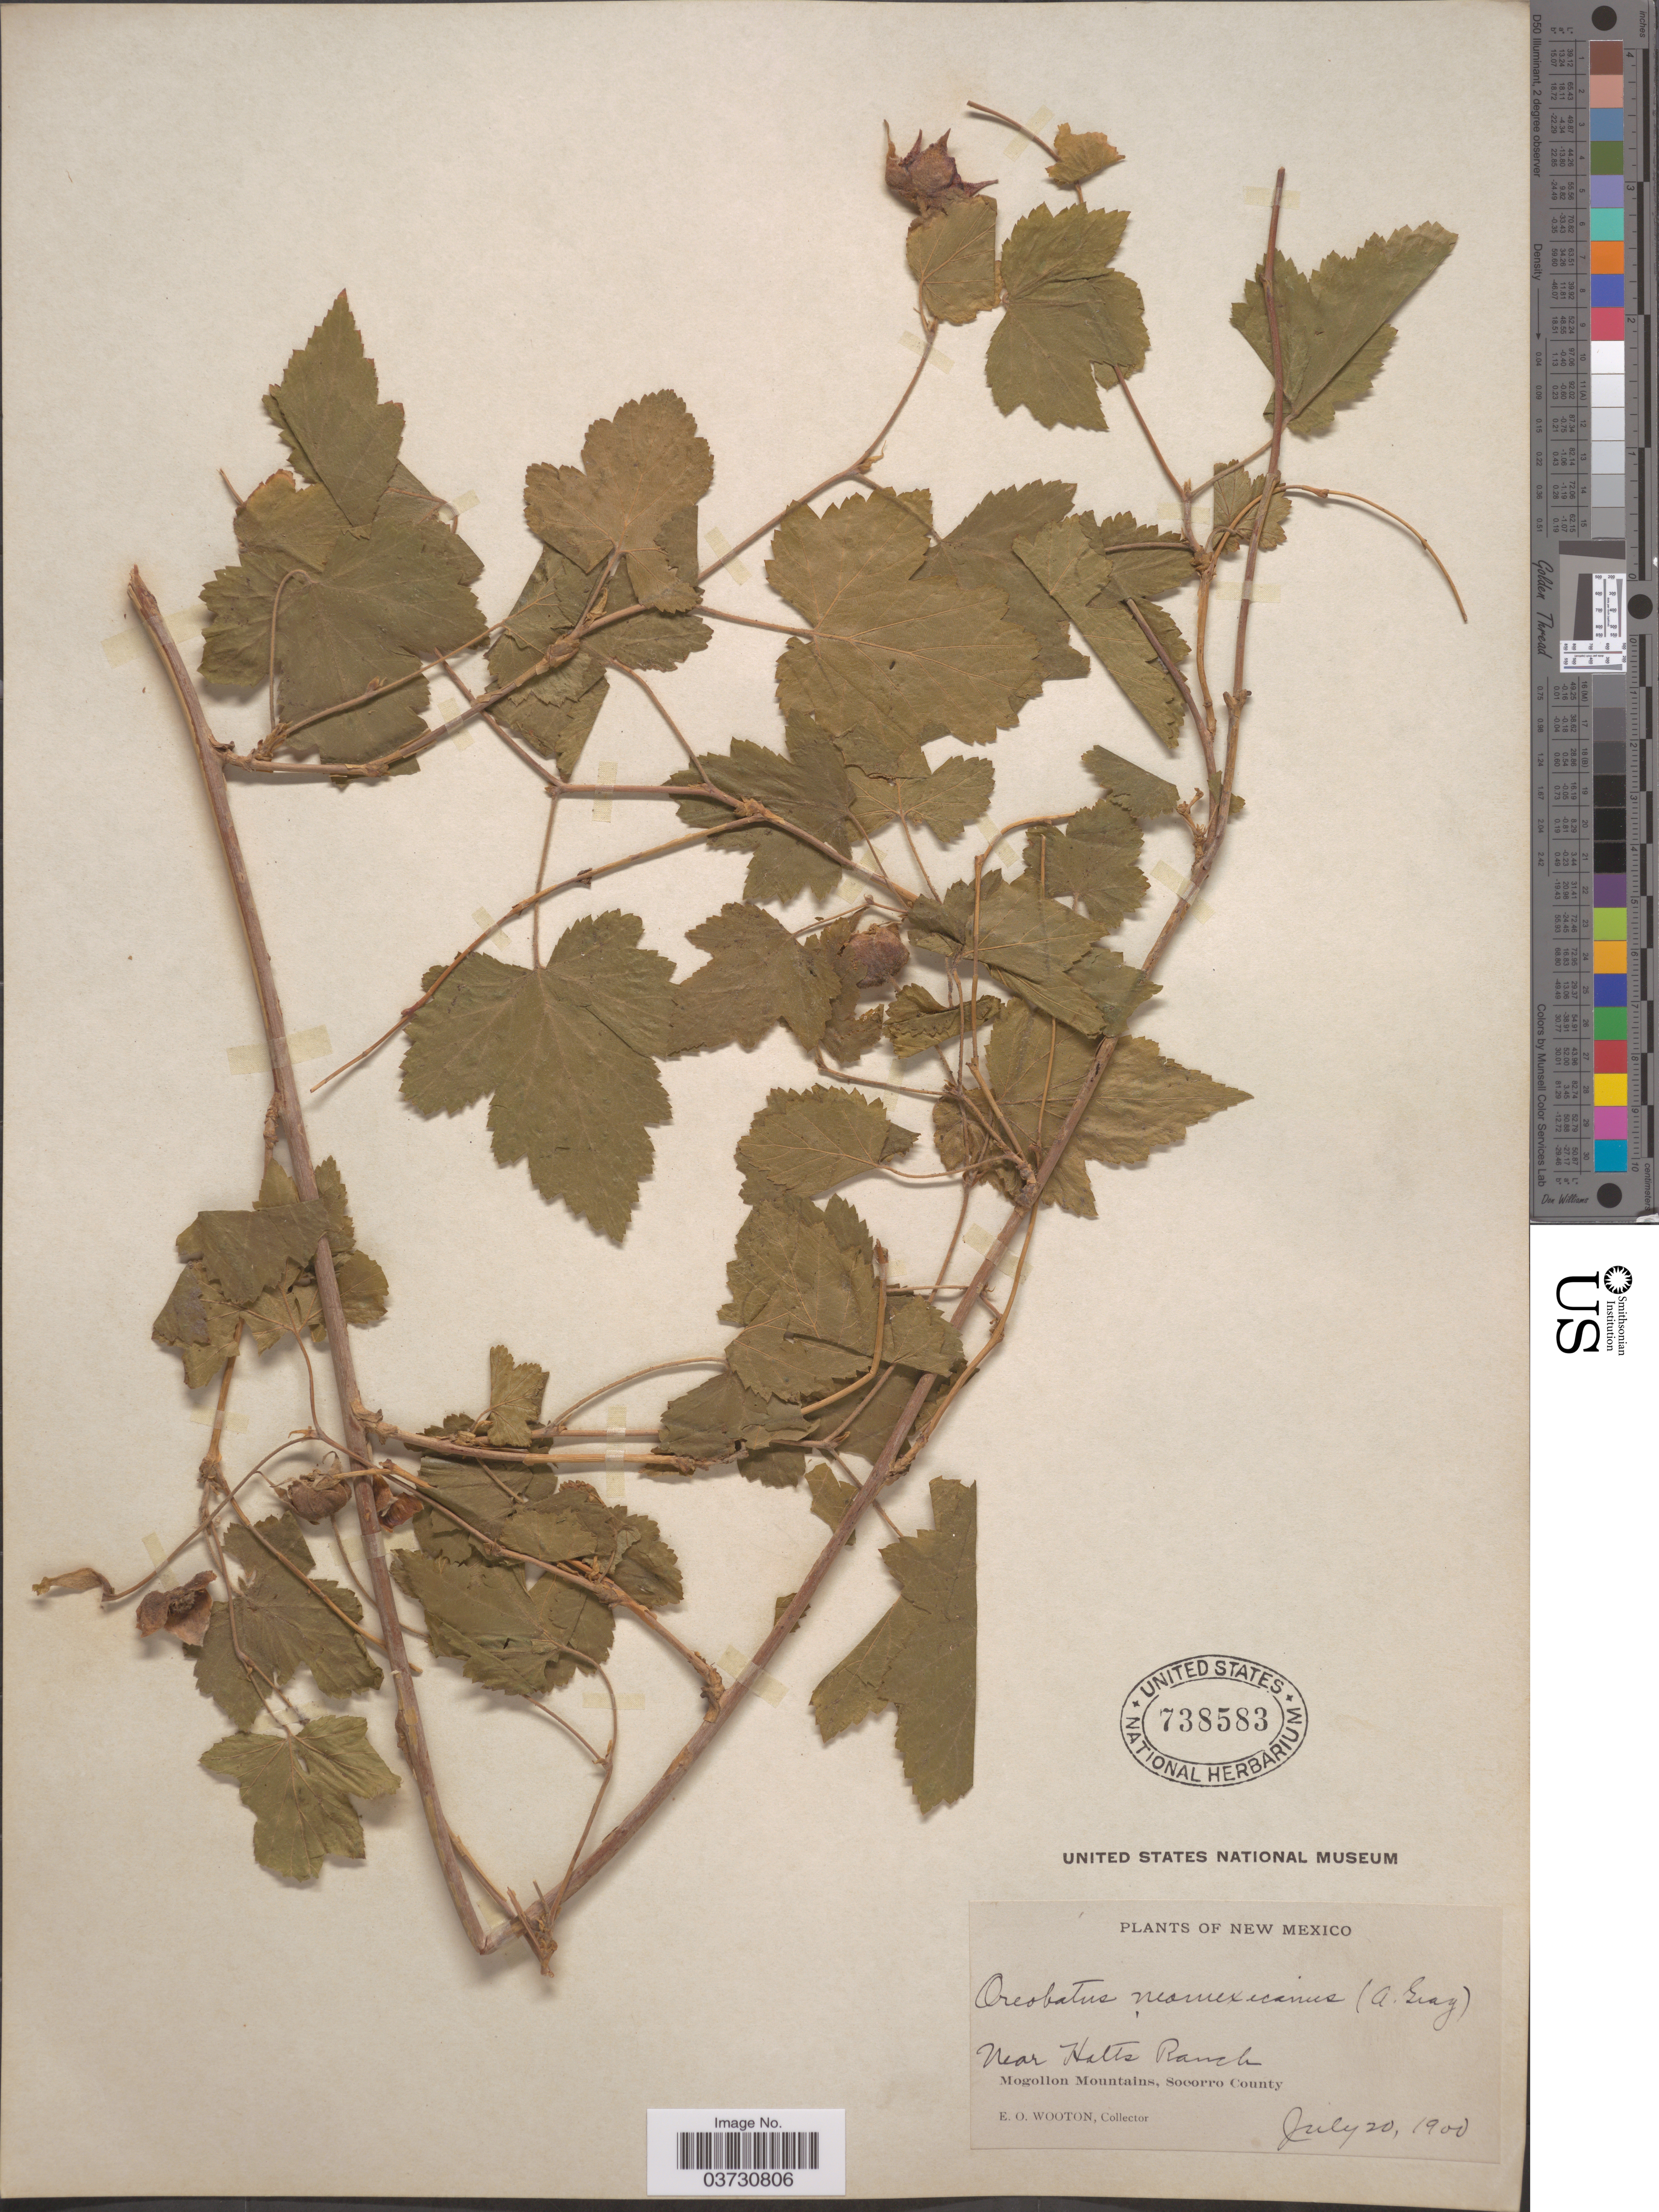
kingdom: Plantae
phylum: Tracheophyta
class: Magnoliopsida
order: Rosales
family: Rosaceae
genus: Rubus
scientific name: Rubus neomexicanus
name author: A. Gray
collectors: E. O. Wooton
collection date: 1900-07-20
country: United States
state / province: New Mexico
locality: Near Halts Ranch. Mogollon Mountains, Socorro County.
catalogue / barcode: US 738583